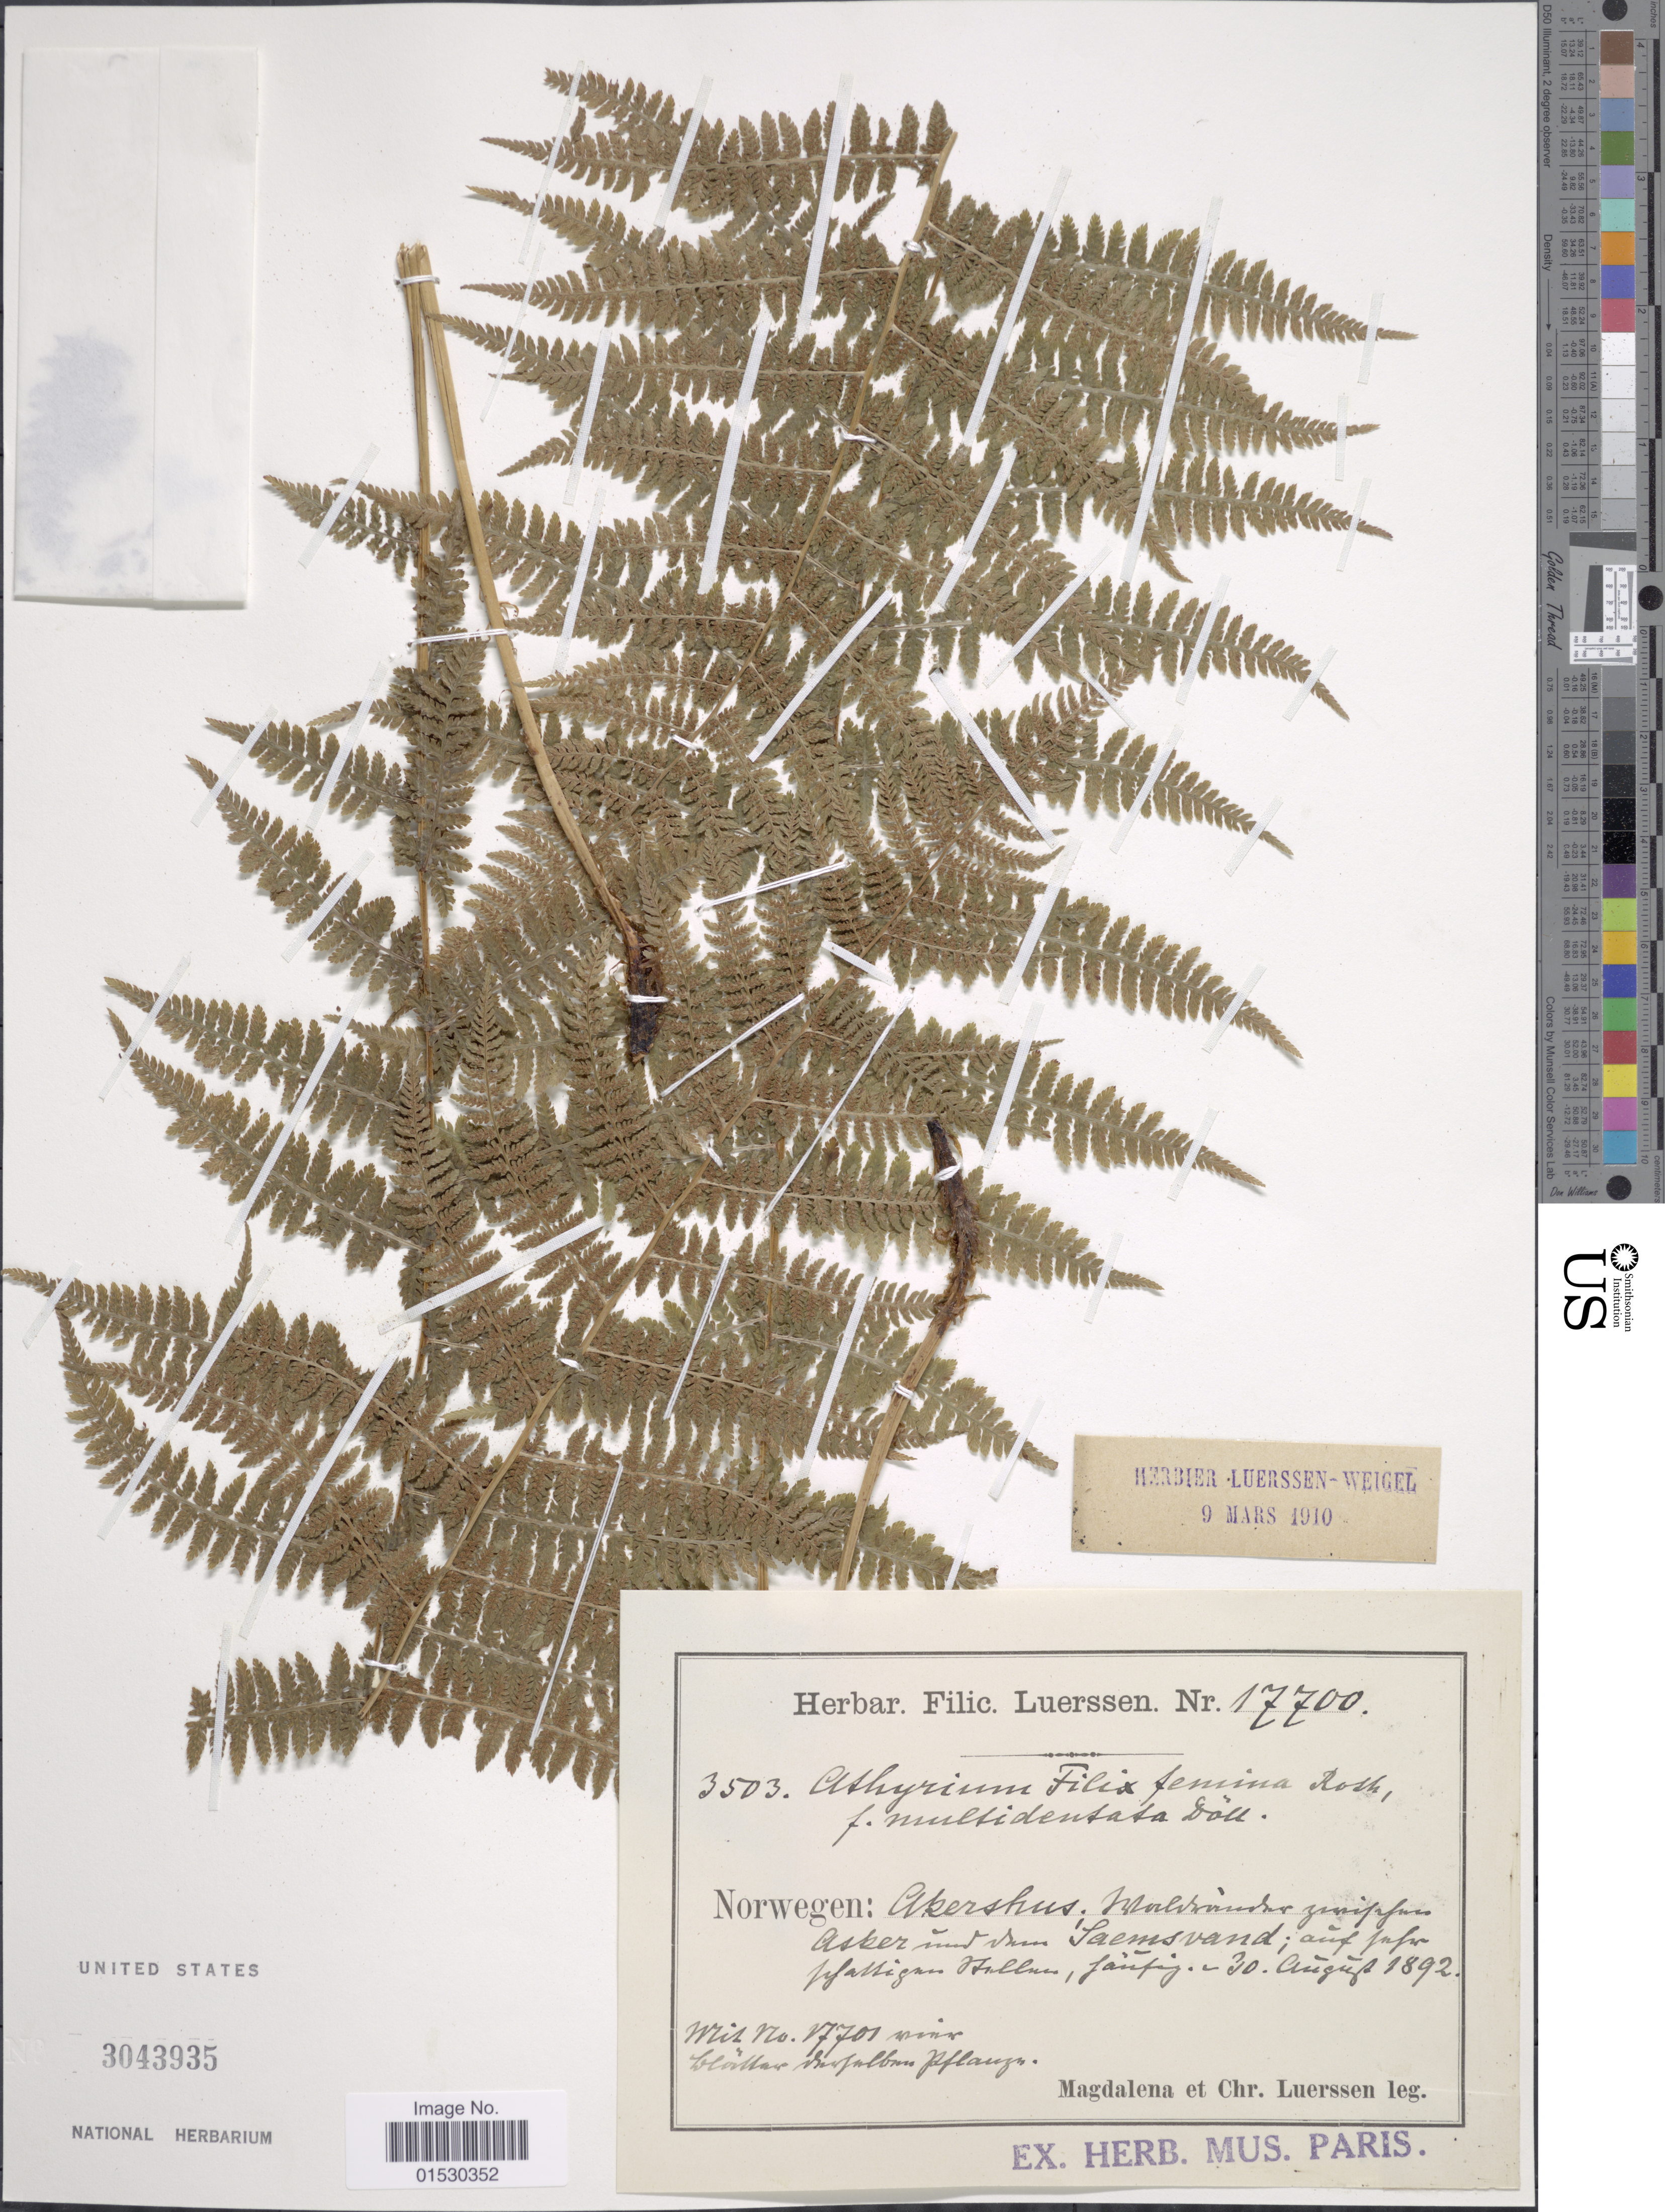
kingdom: Plantae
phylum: Tracheophyta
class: Polypodiopsida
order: Polypodiales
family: Athyriaceae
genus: Athyrium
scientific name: Athyrium filix-femina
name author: (L.) Roth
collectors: Magdalena & C. Luerssen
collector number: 2503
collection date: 1892-08-03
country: Norway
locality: Akershus; [illegible text]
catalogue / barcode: US 3043935